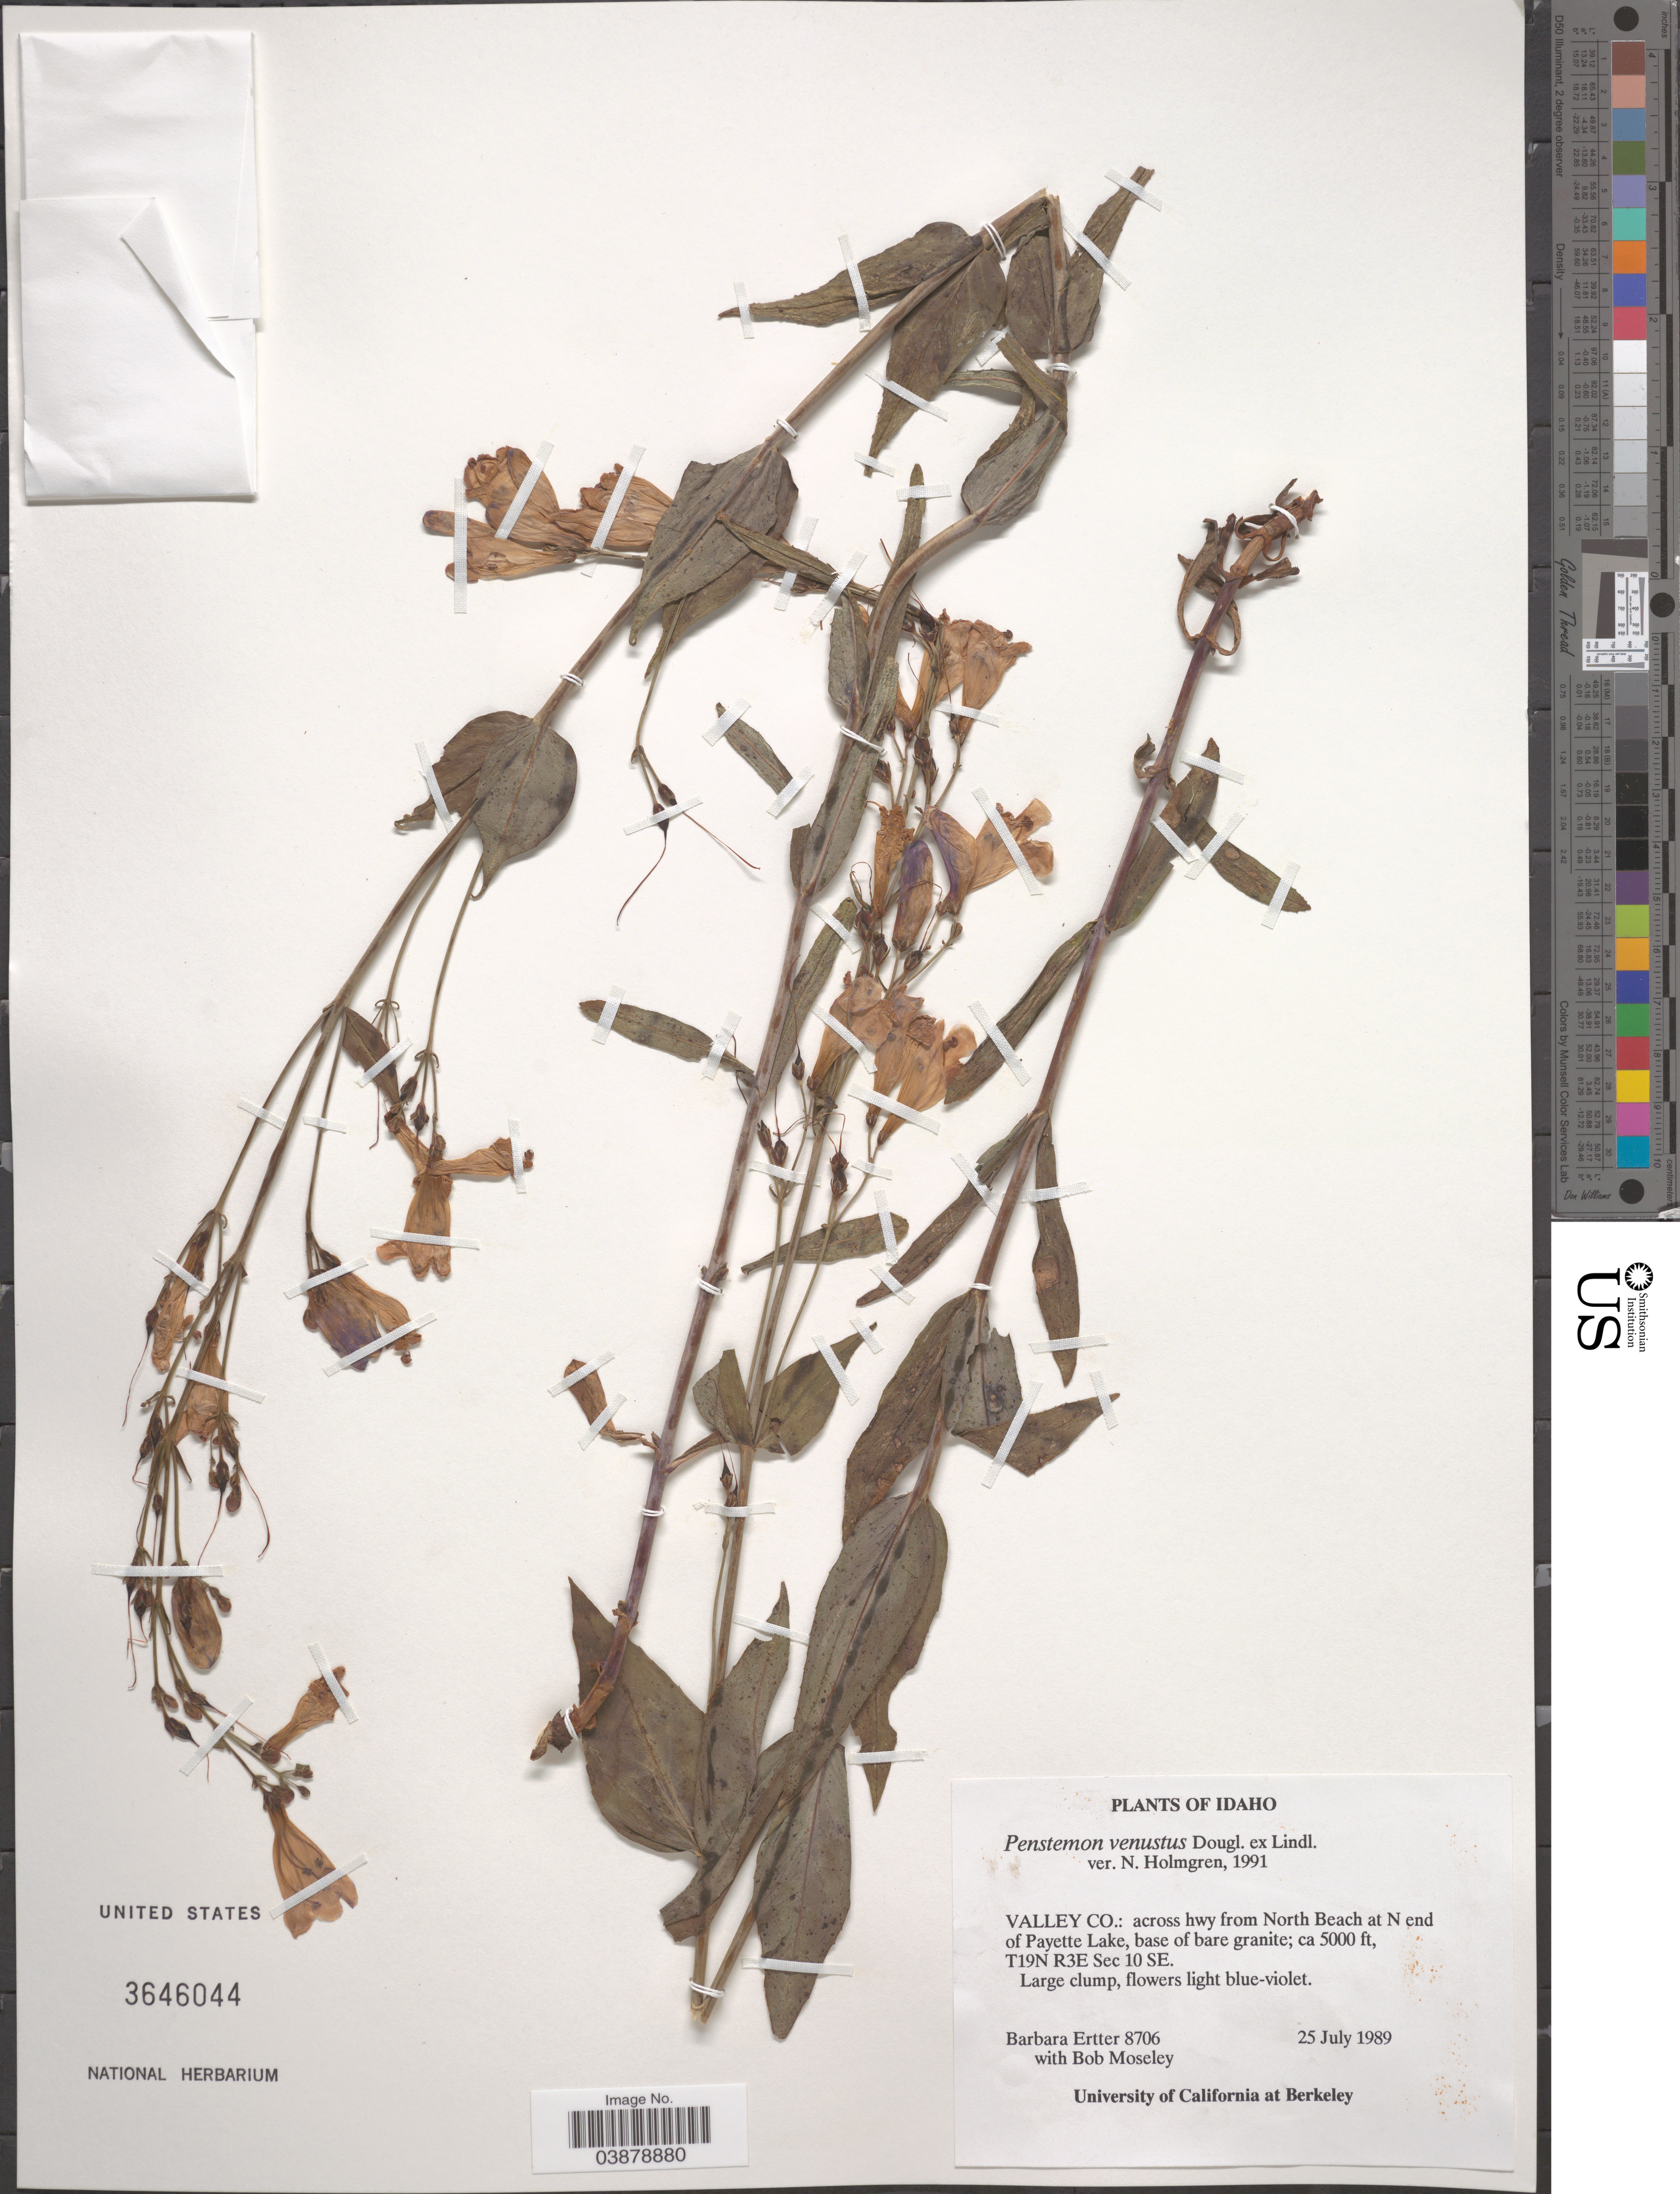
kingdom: Plantae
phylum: Tracheophyta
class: Magnoliopsida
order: Lamiales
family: Plantaginaceae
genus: Penstemon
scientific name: Penstemon venustus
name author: Douglas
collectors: B. Ertter & B. Moseley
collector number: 8706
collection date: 1989-07-25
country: United States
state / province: Idaho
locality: Valley Co.: across hwy from North Beach at N end of Payette Lake, base of bare granite; T19N R3E Sec 10 SE.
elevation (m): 1524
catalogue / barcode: US 3646044